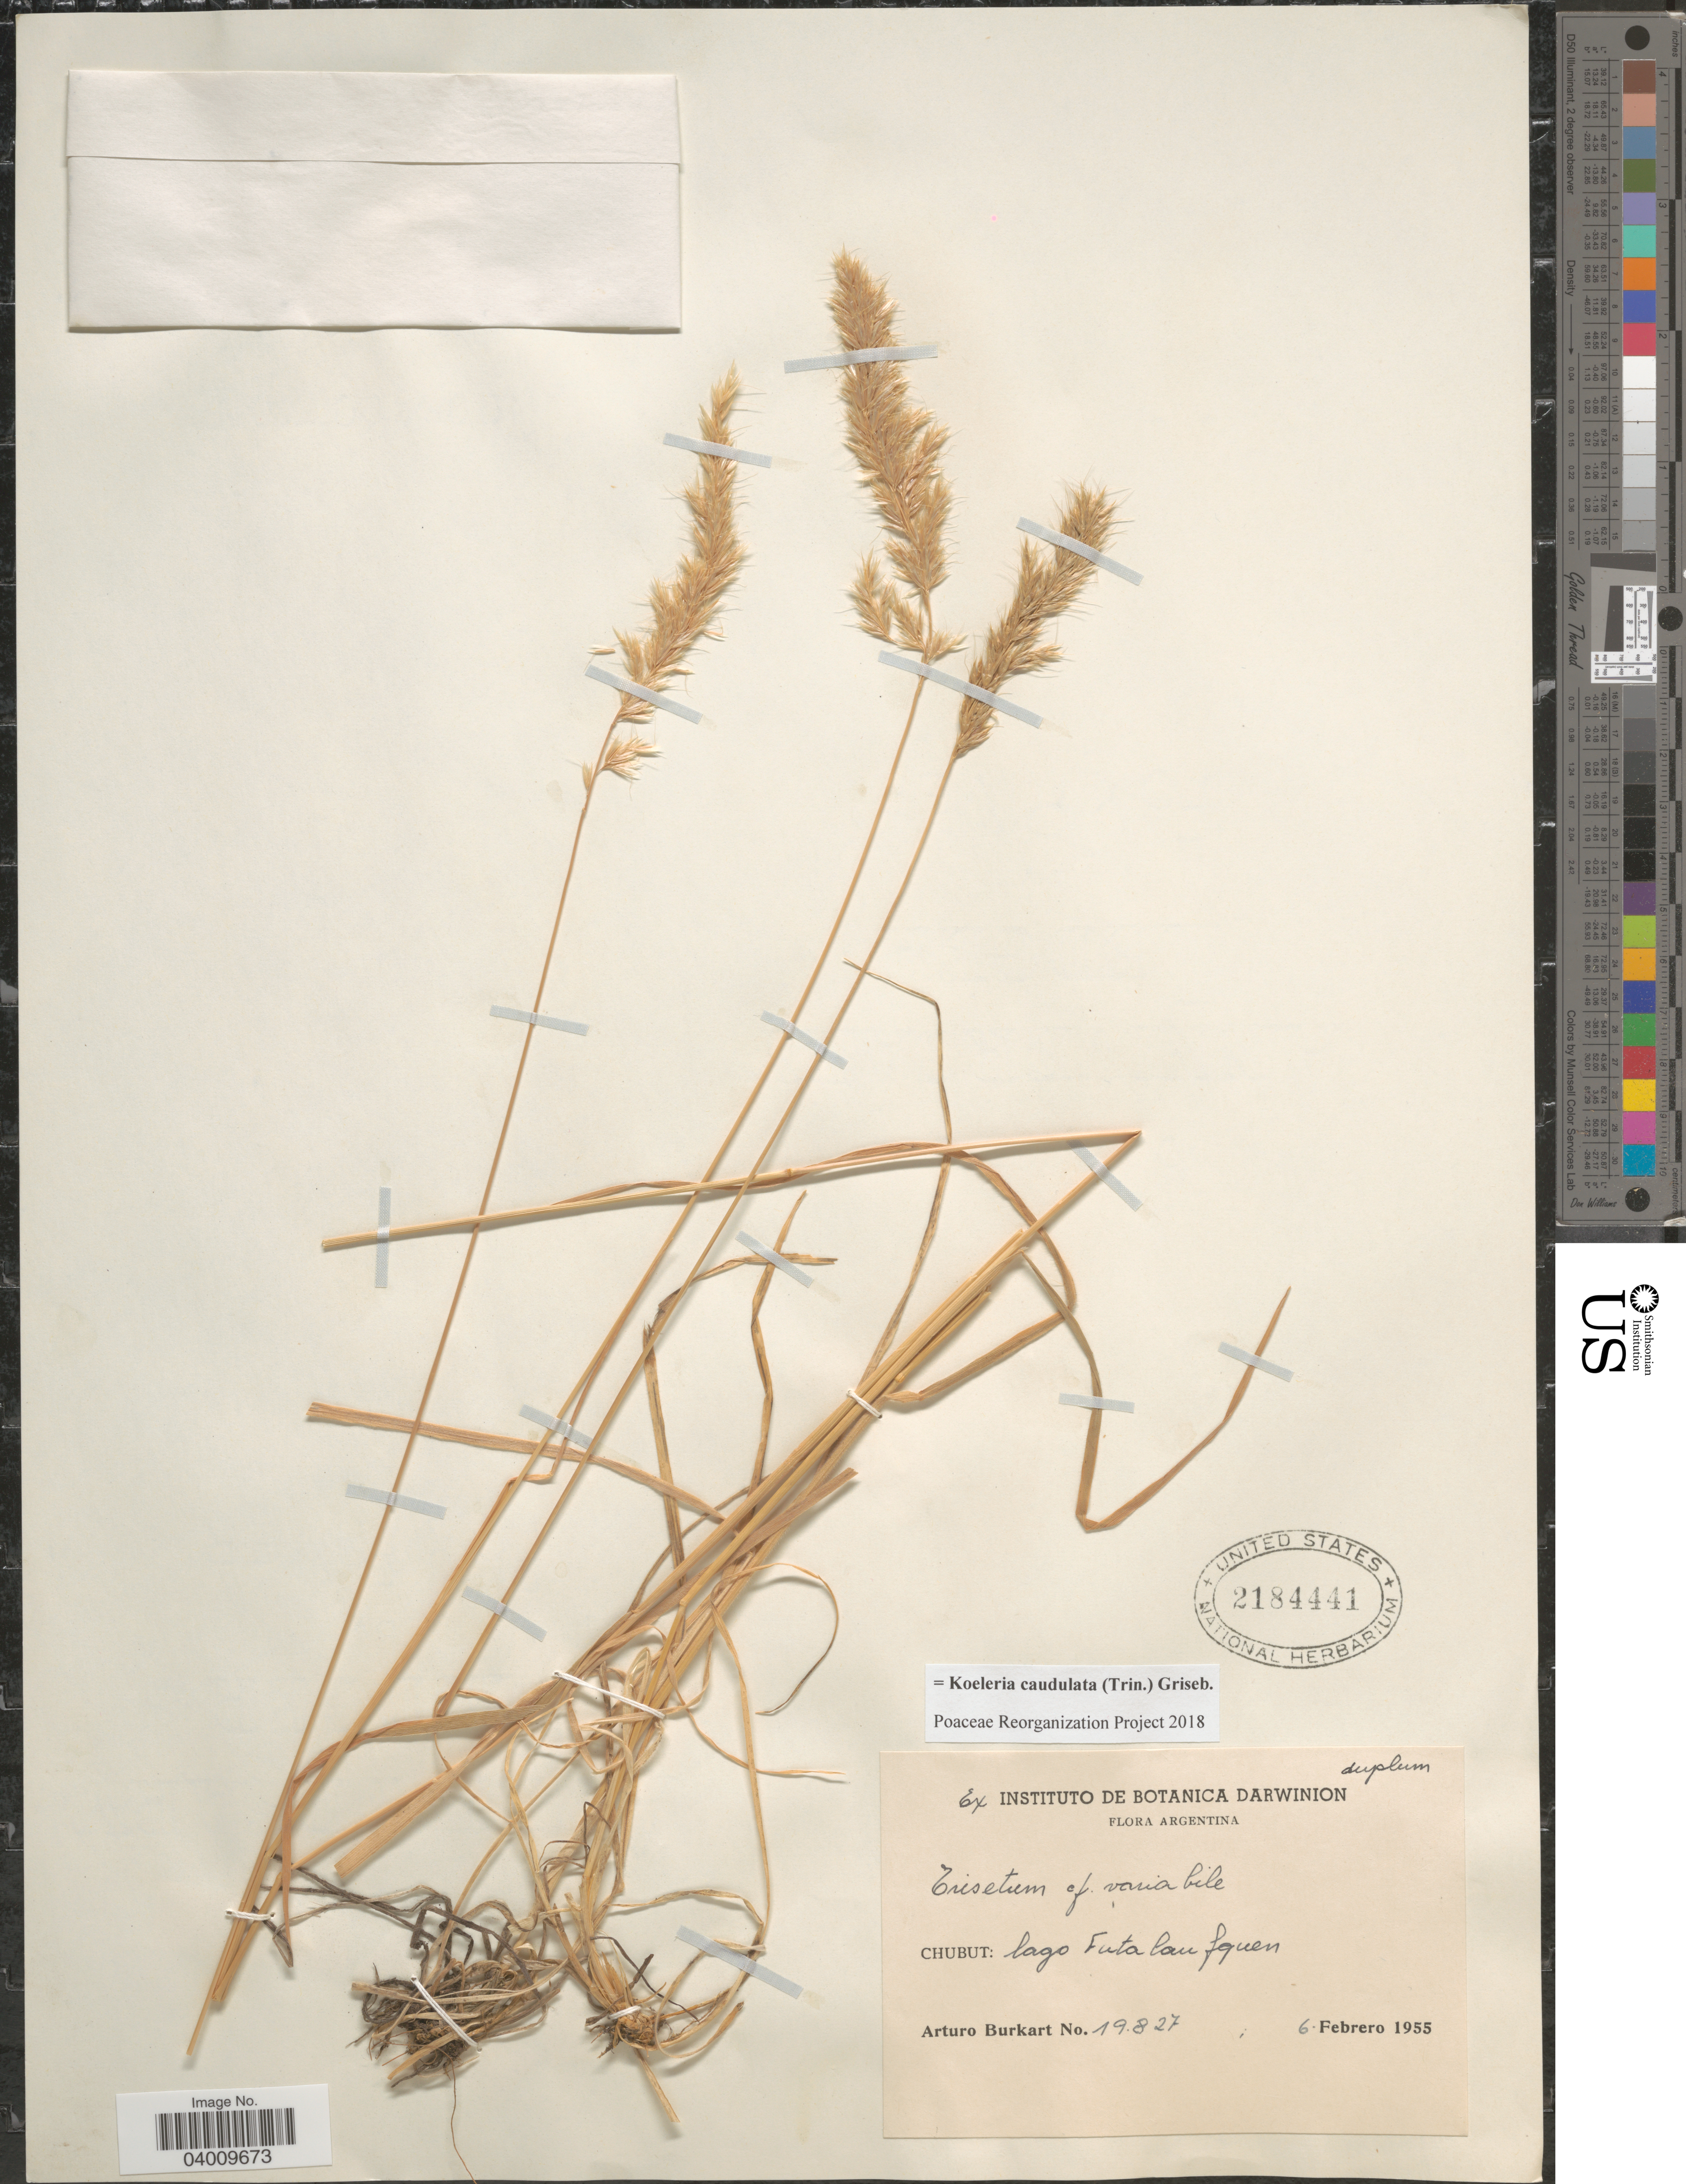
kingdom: Plantae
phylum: Tracheophyta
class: Liliopsida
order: Poales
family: Poaceae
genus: Koeleria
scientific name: Koeleria caudulata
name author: (Trin.) Griseb.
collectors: A. E. Burkart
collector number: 19827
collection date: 1955-02-06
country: Argentina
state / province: Chubut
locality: Lago Futa laufquen.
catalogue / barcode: US 2184441